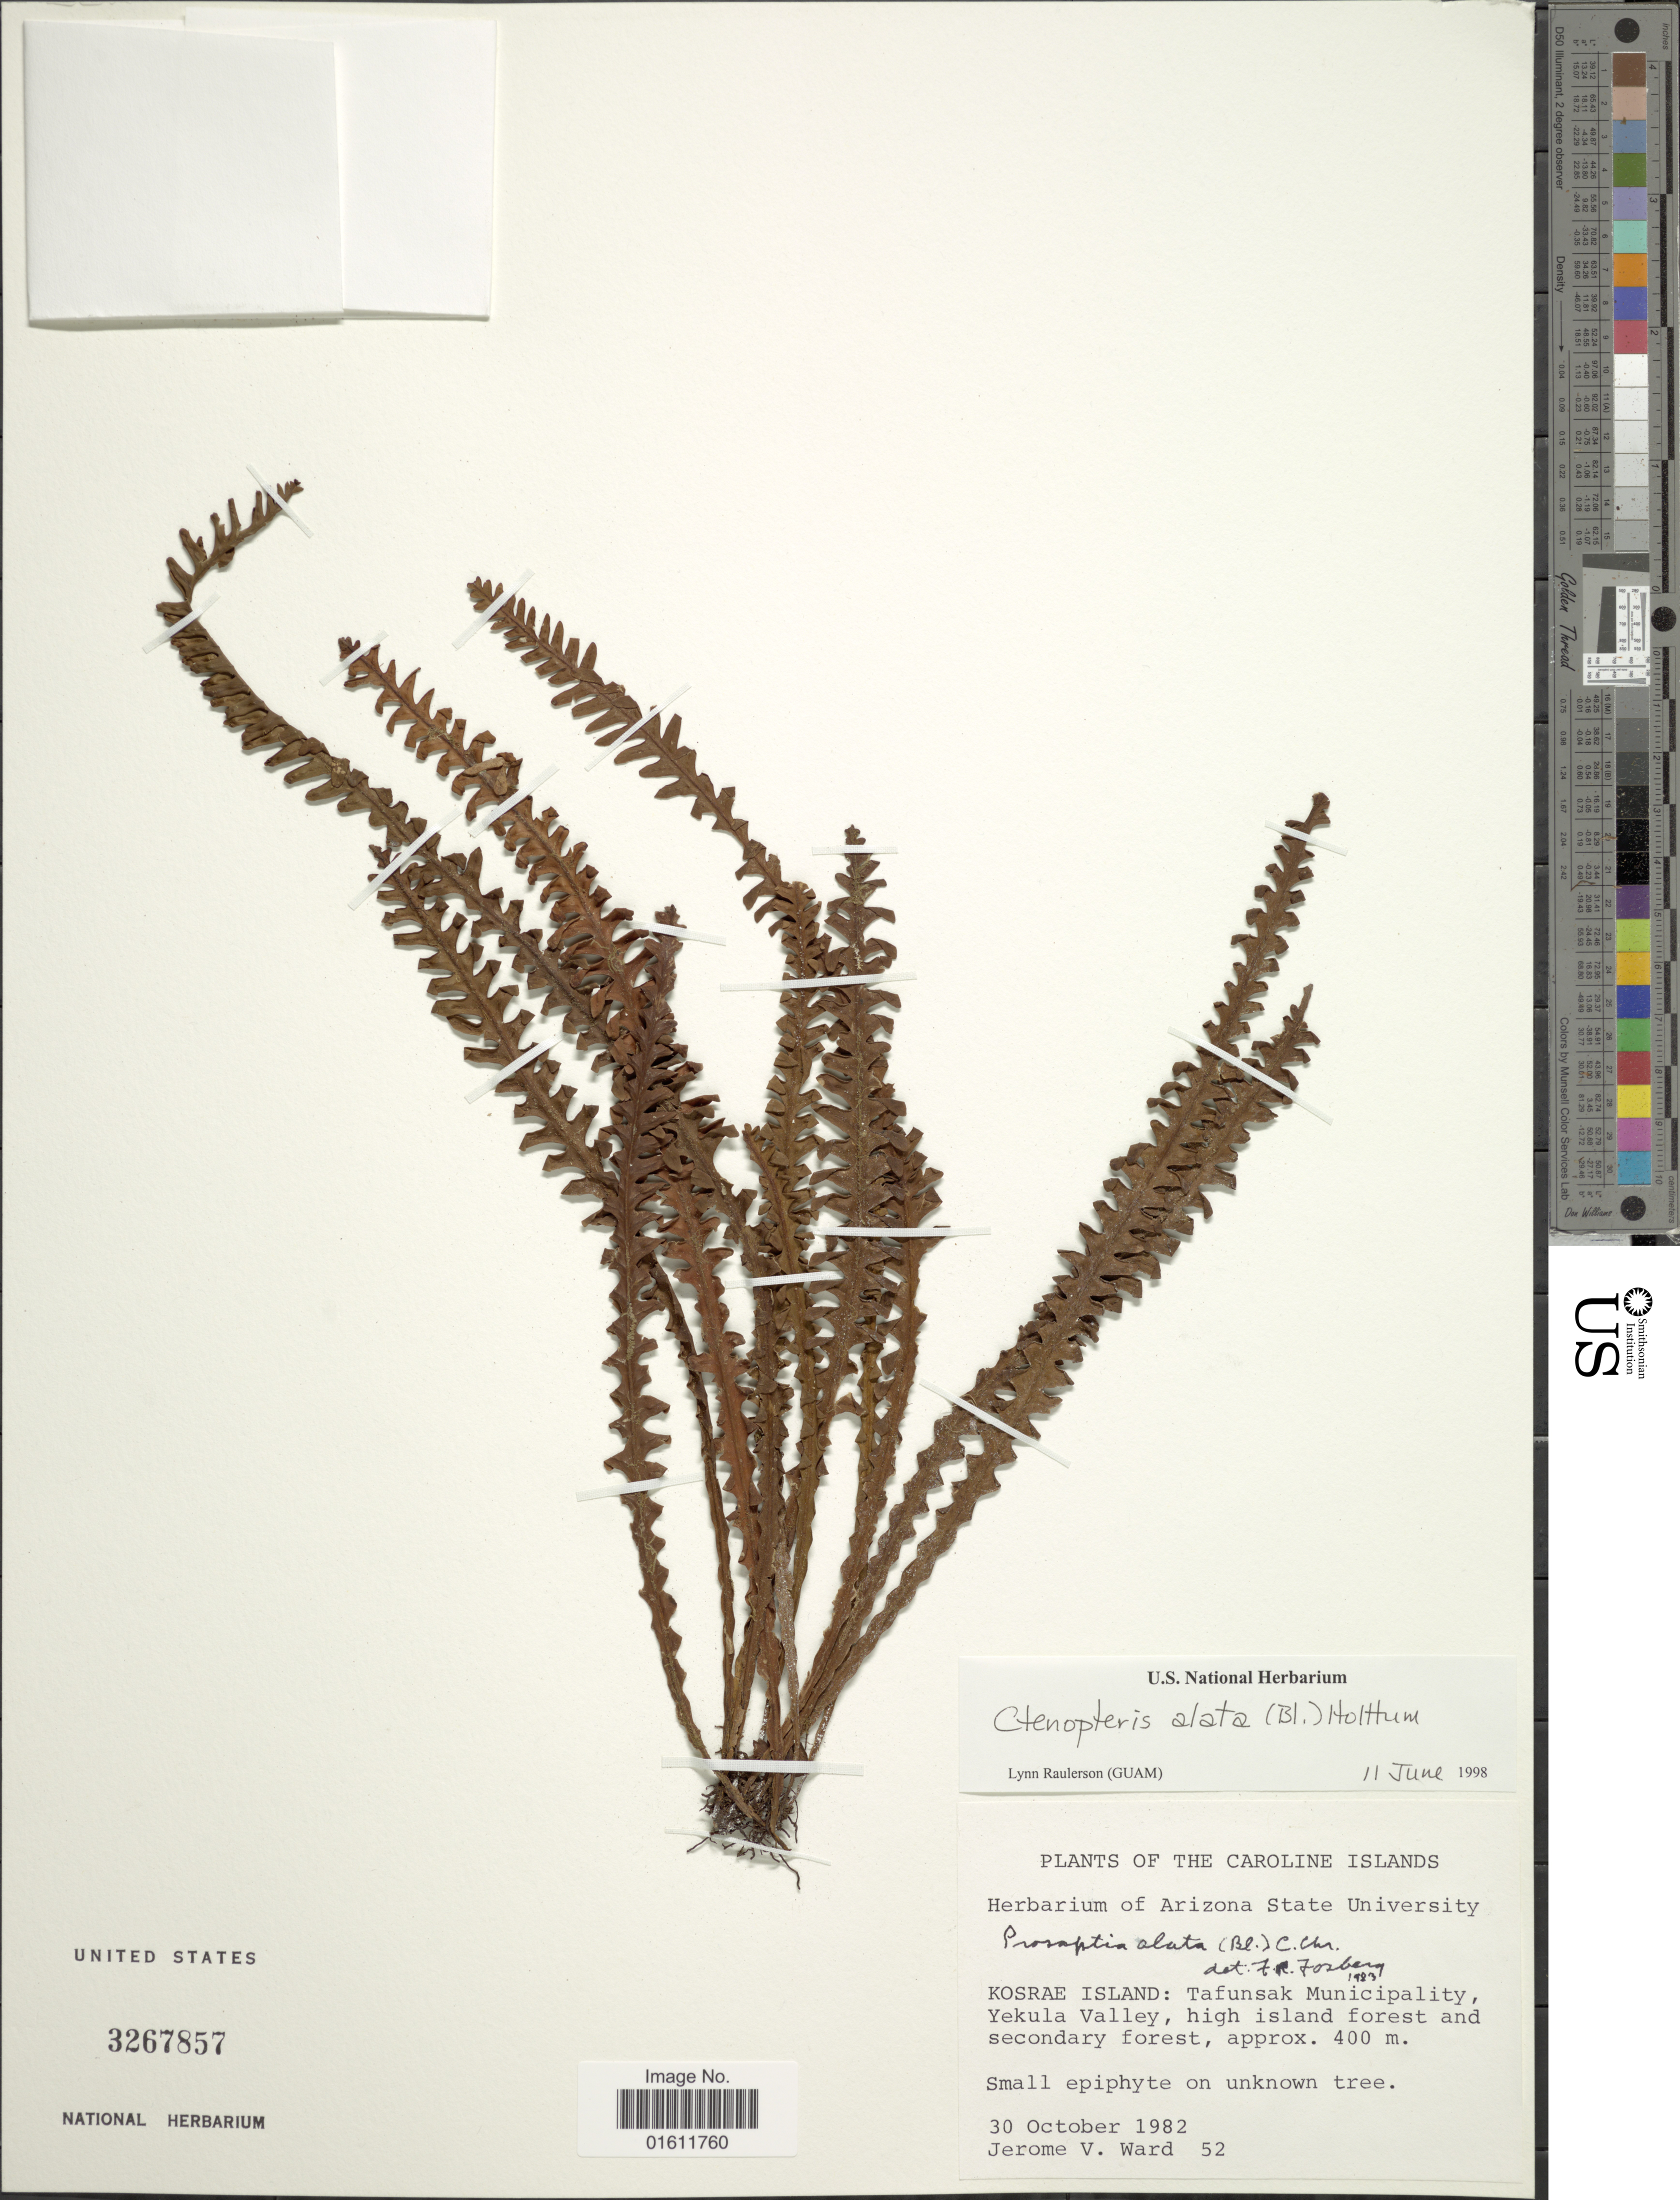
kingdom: Plantae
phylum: Tracheophyta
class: Polypodiopsida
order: Polypodiales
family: Polypodiaceae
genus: Prosaptia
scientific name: Prosaptia alata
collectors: J. V. Ward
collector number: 52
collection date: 1982-10-30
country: Micronesia, Federated States of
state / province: Kosrae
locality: Caroline Islands, Tafunsak Municipality, Yekula Valley.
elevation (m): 400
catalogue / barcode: US 3267857